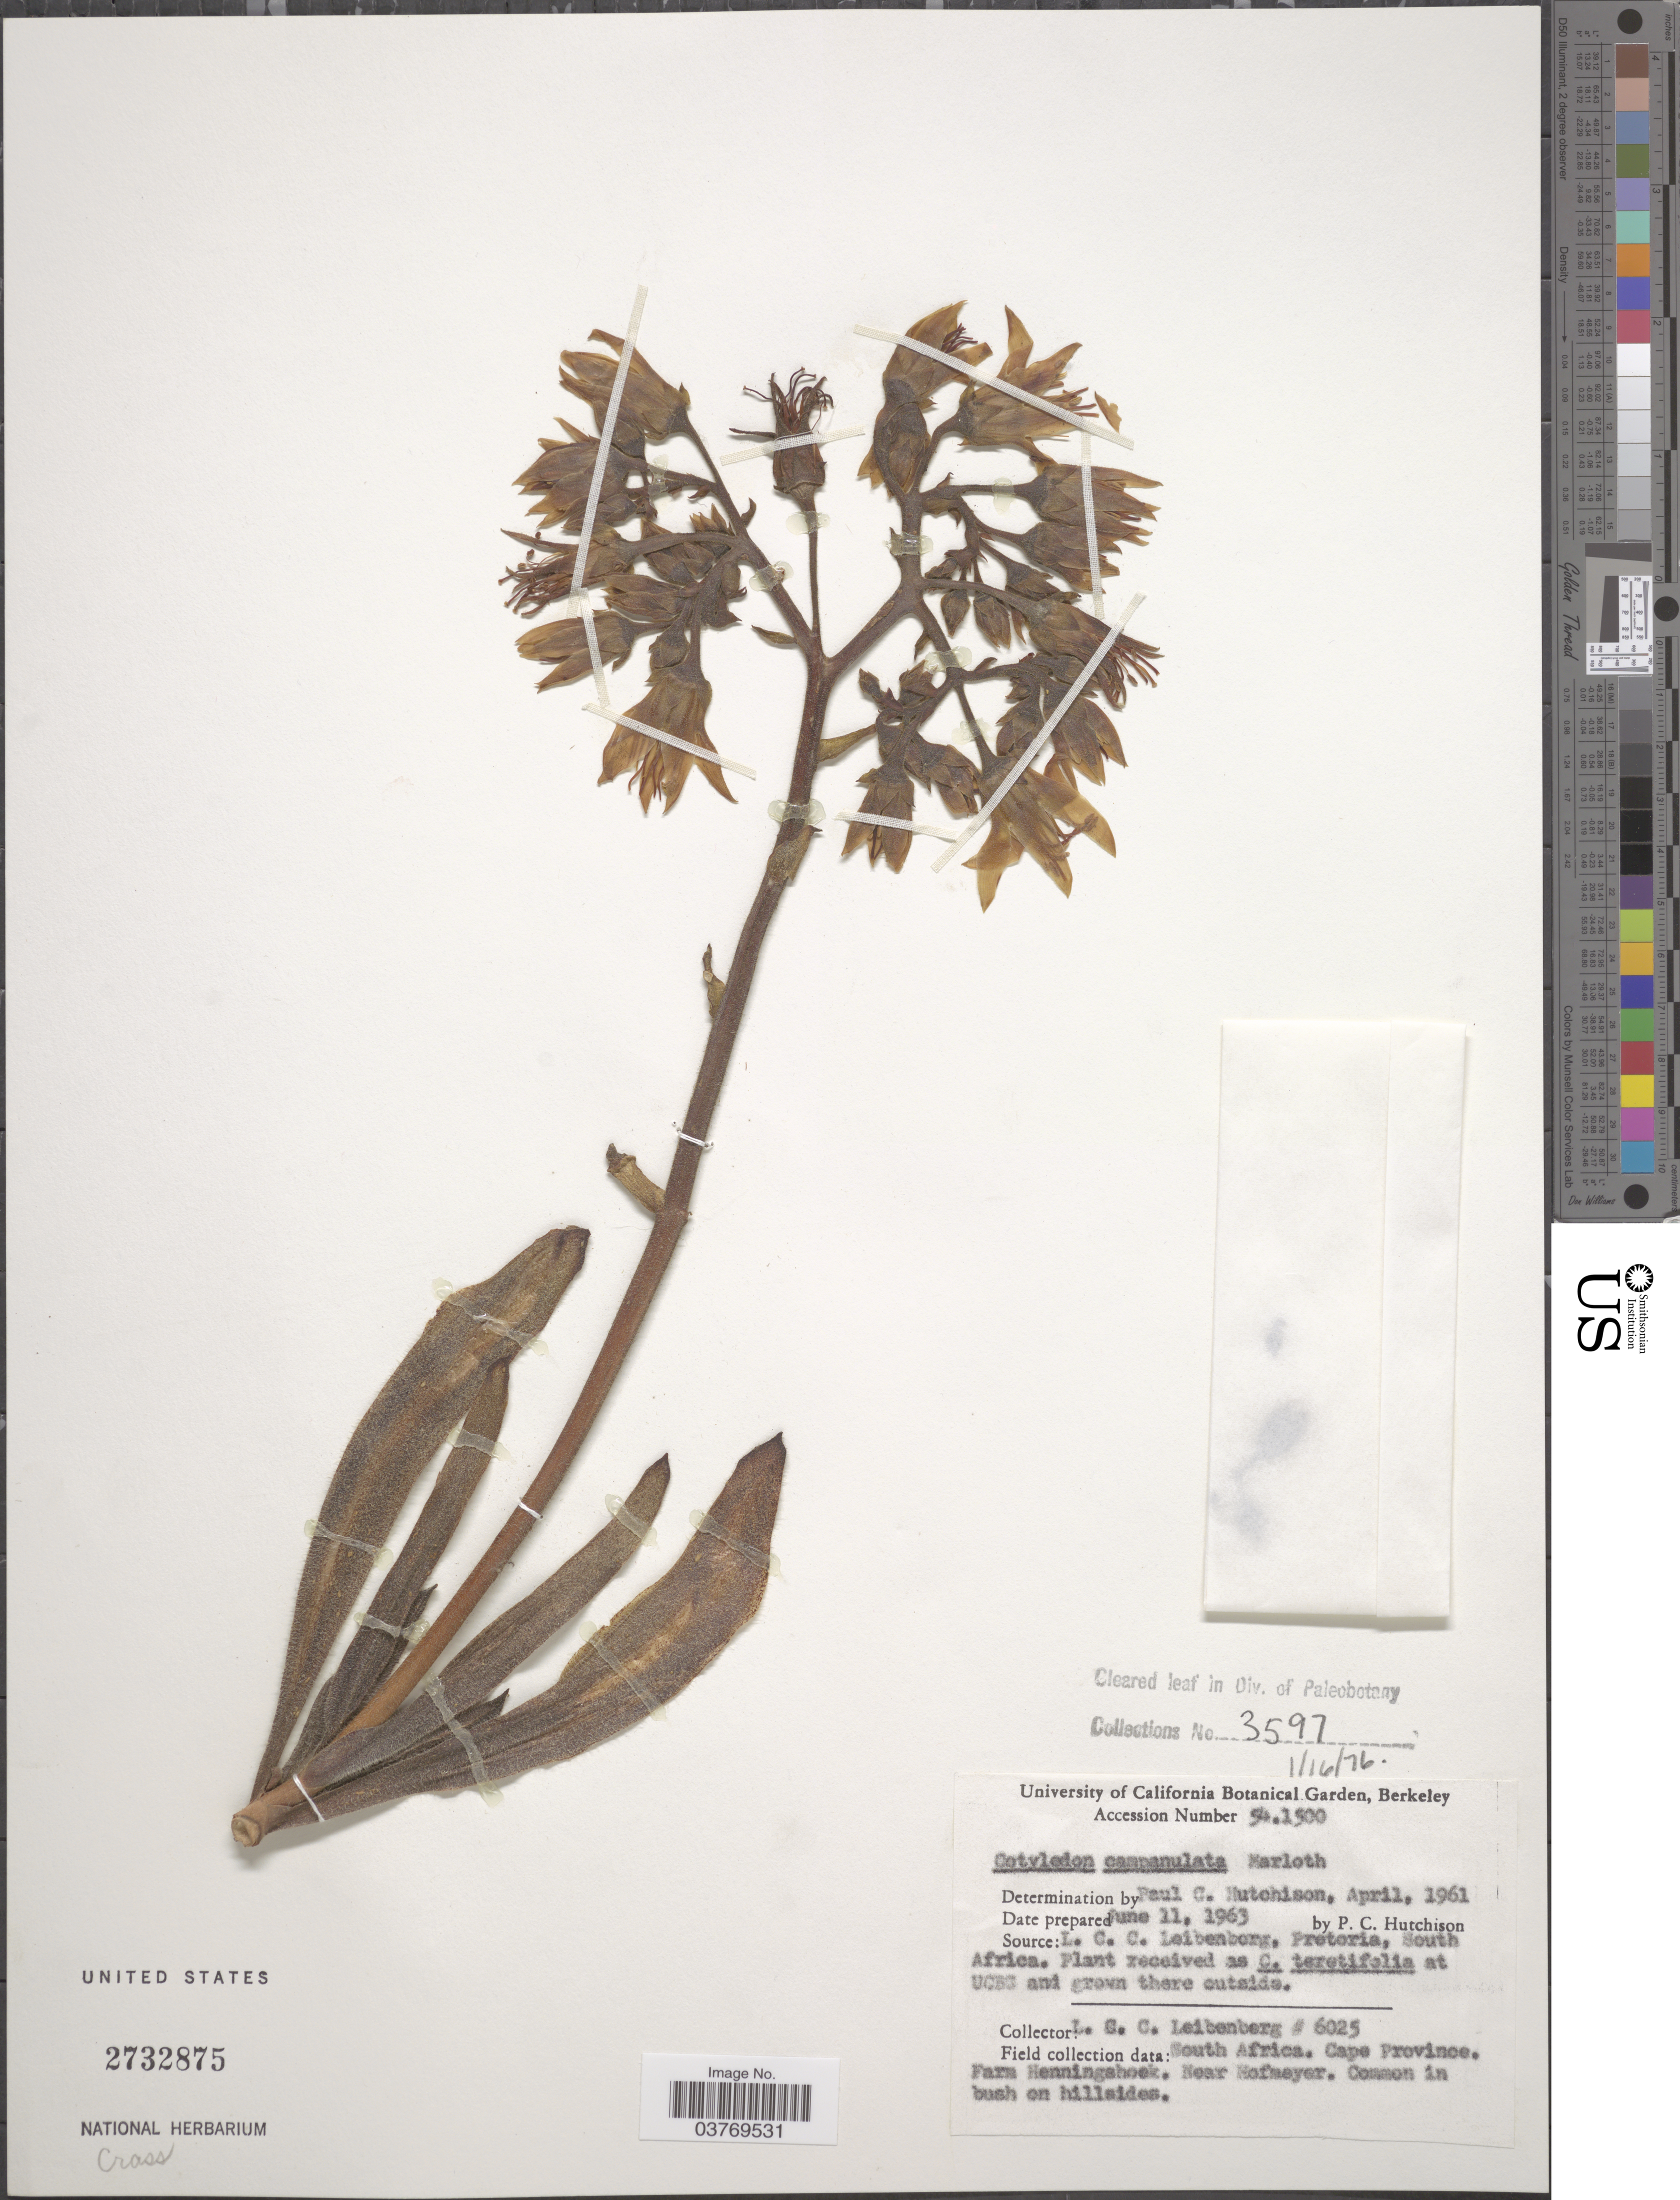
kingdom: Plantae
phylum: Tracheophyta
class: Magnoliopsida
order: Saxifragales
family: Crassulaceae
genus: Cotyledon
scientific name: Cotyledon campanulata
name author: Marloth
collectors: P. C. Hutchison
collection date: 1963-06-11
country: United States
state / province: California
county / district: Alameda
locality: University of California Botanical Garden, Berkeley.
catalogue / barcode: US 2732875